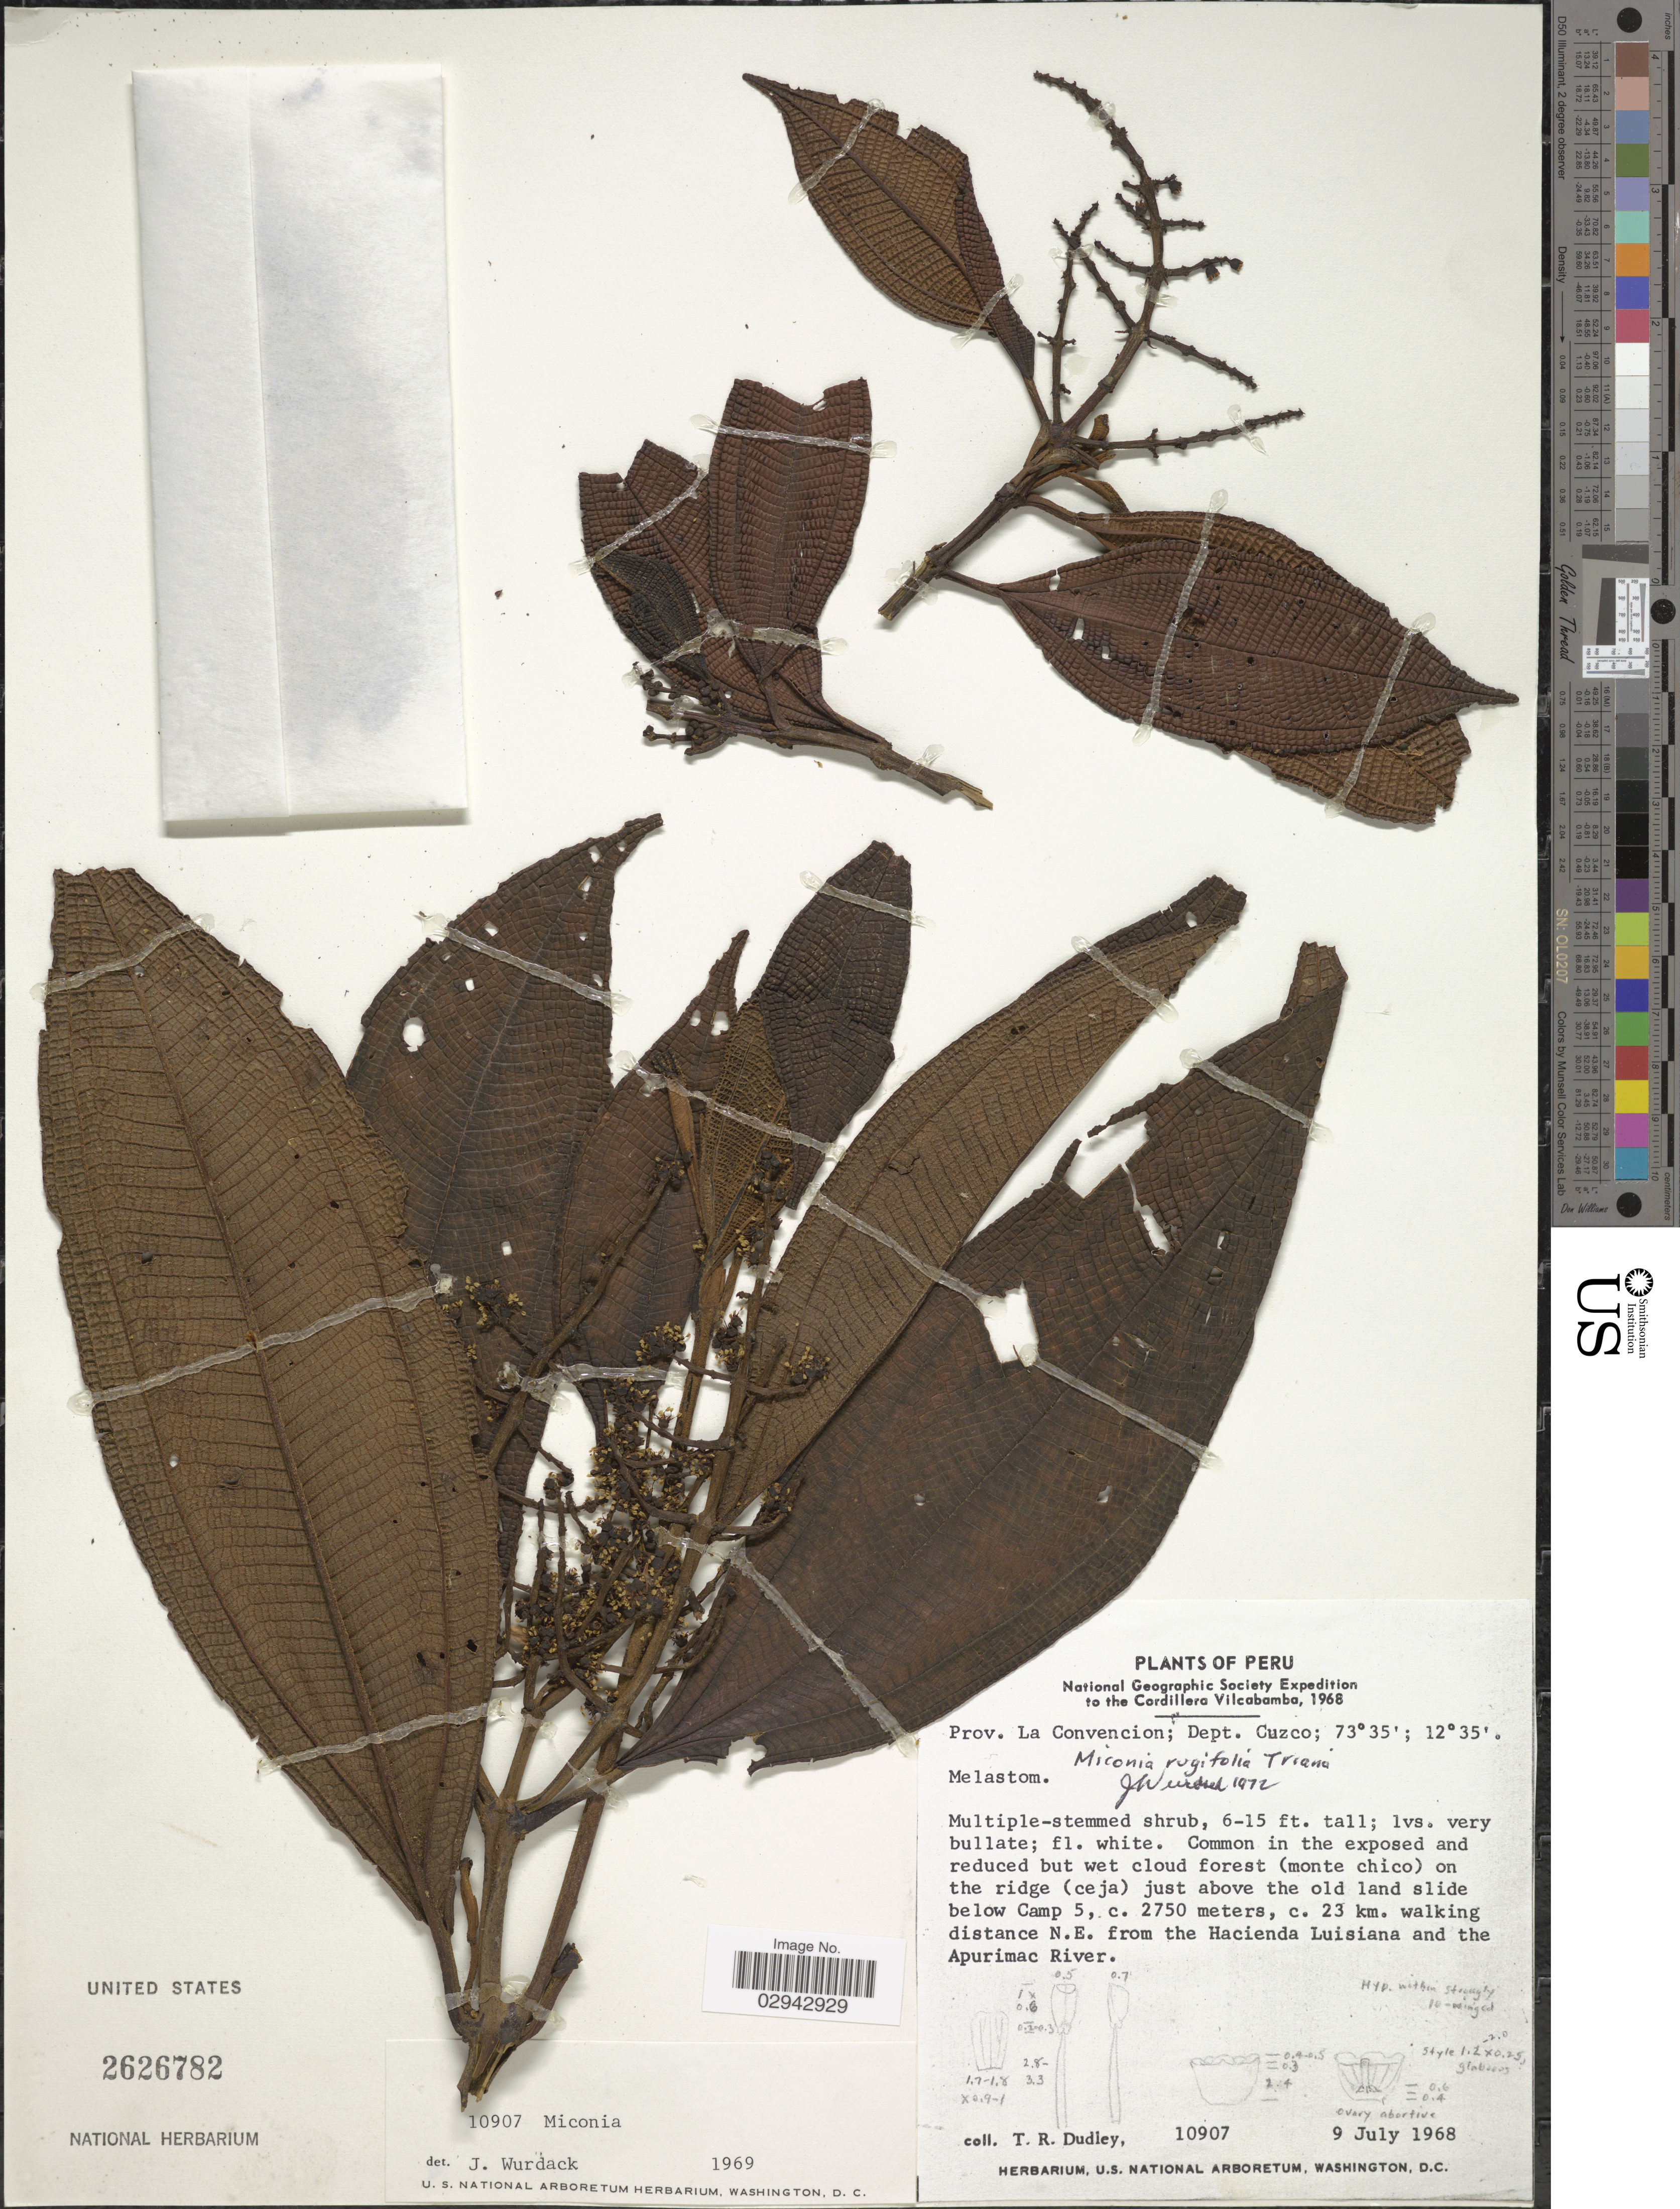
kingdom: Plantae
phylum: Tracheophyta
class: Magnoliopsida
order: Myrtales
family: Melastomataceae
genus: Miconia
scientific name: Miconia rugifolia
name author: Triana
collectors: T. R. Dudley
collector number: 10907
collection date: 1968-07-09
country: Peru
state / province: Cusco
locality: Cordillera Vilcabamba. Prov. La Convencion; Dept. Cuzco. (monte chico) on the ridge (ceja) just above the old land slide below Camp 5, c. 23 km. walking distance N.E. from the Hacienda Luisiana and the Apurimac River.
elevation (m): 2750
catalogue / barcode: US 2626782